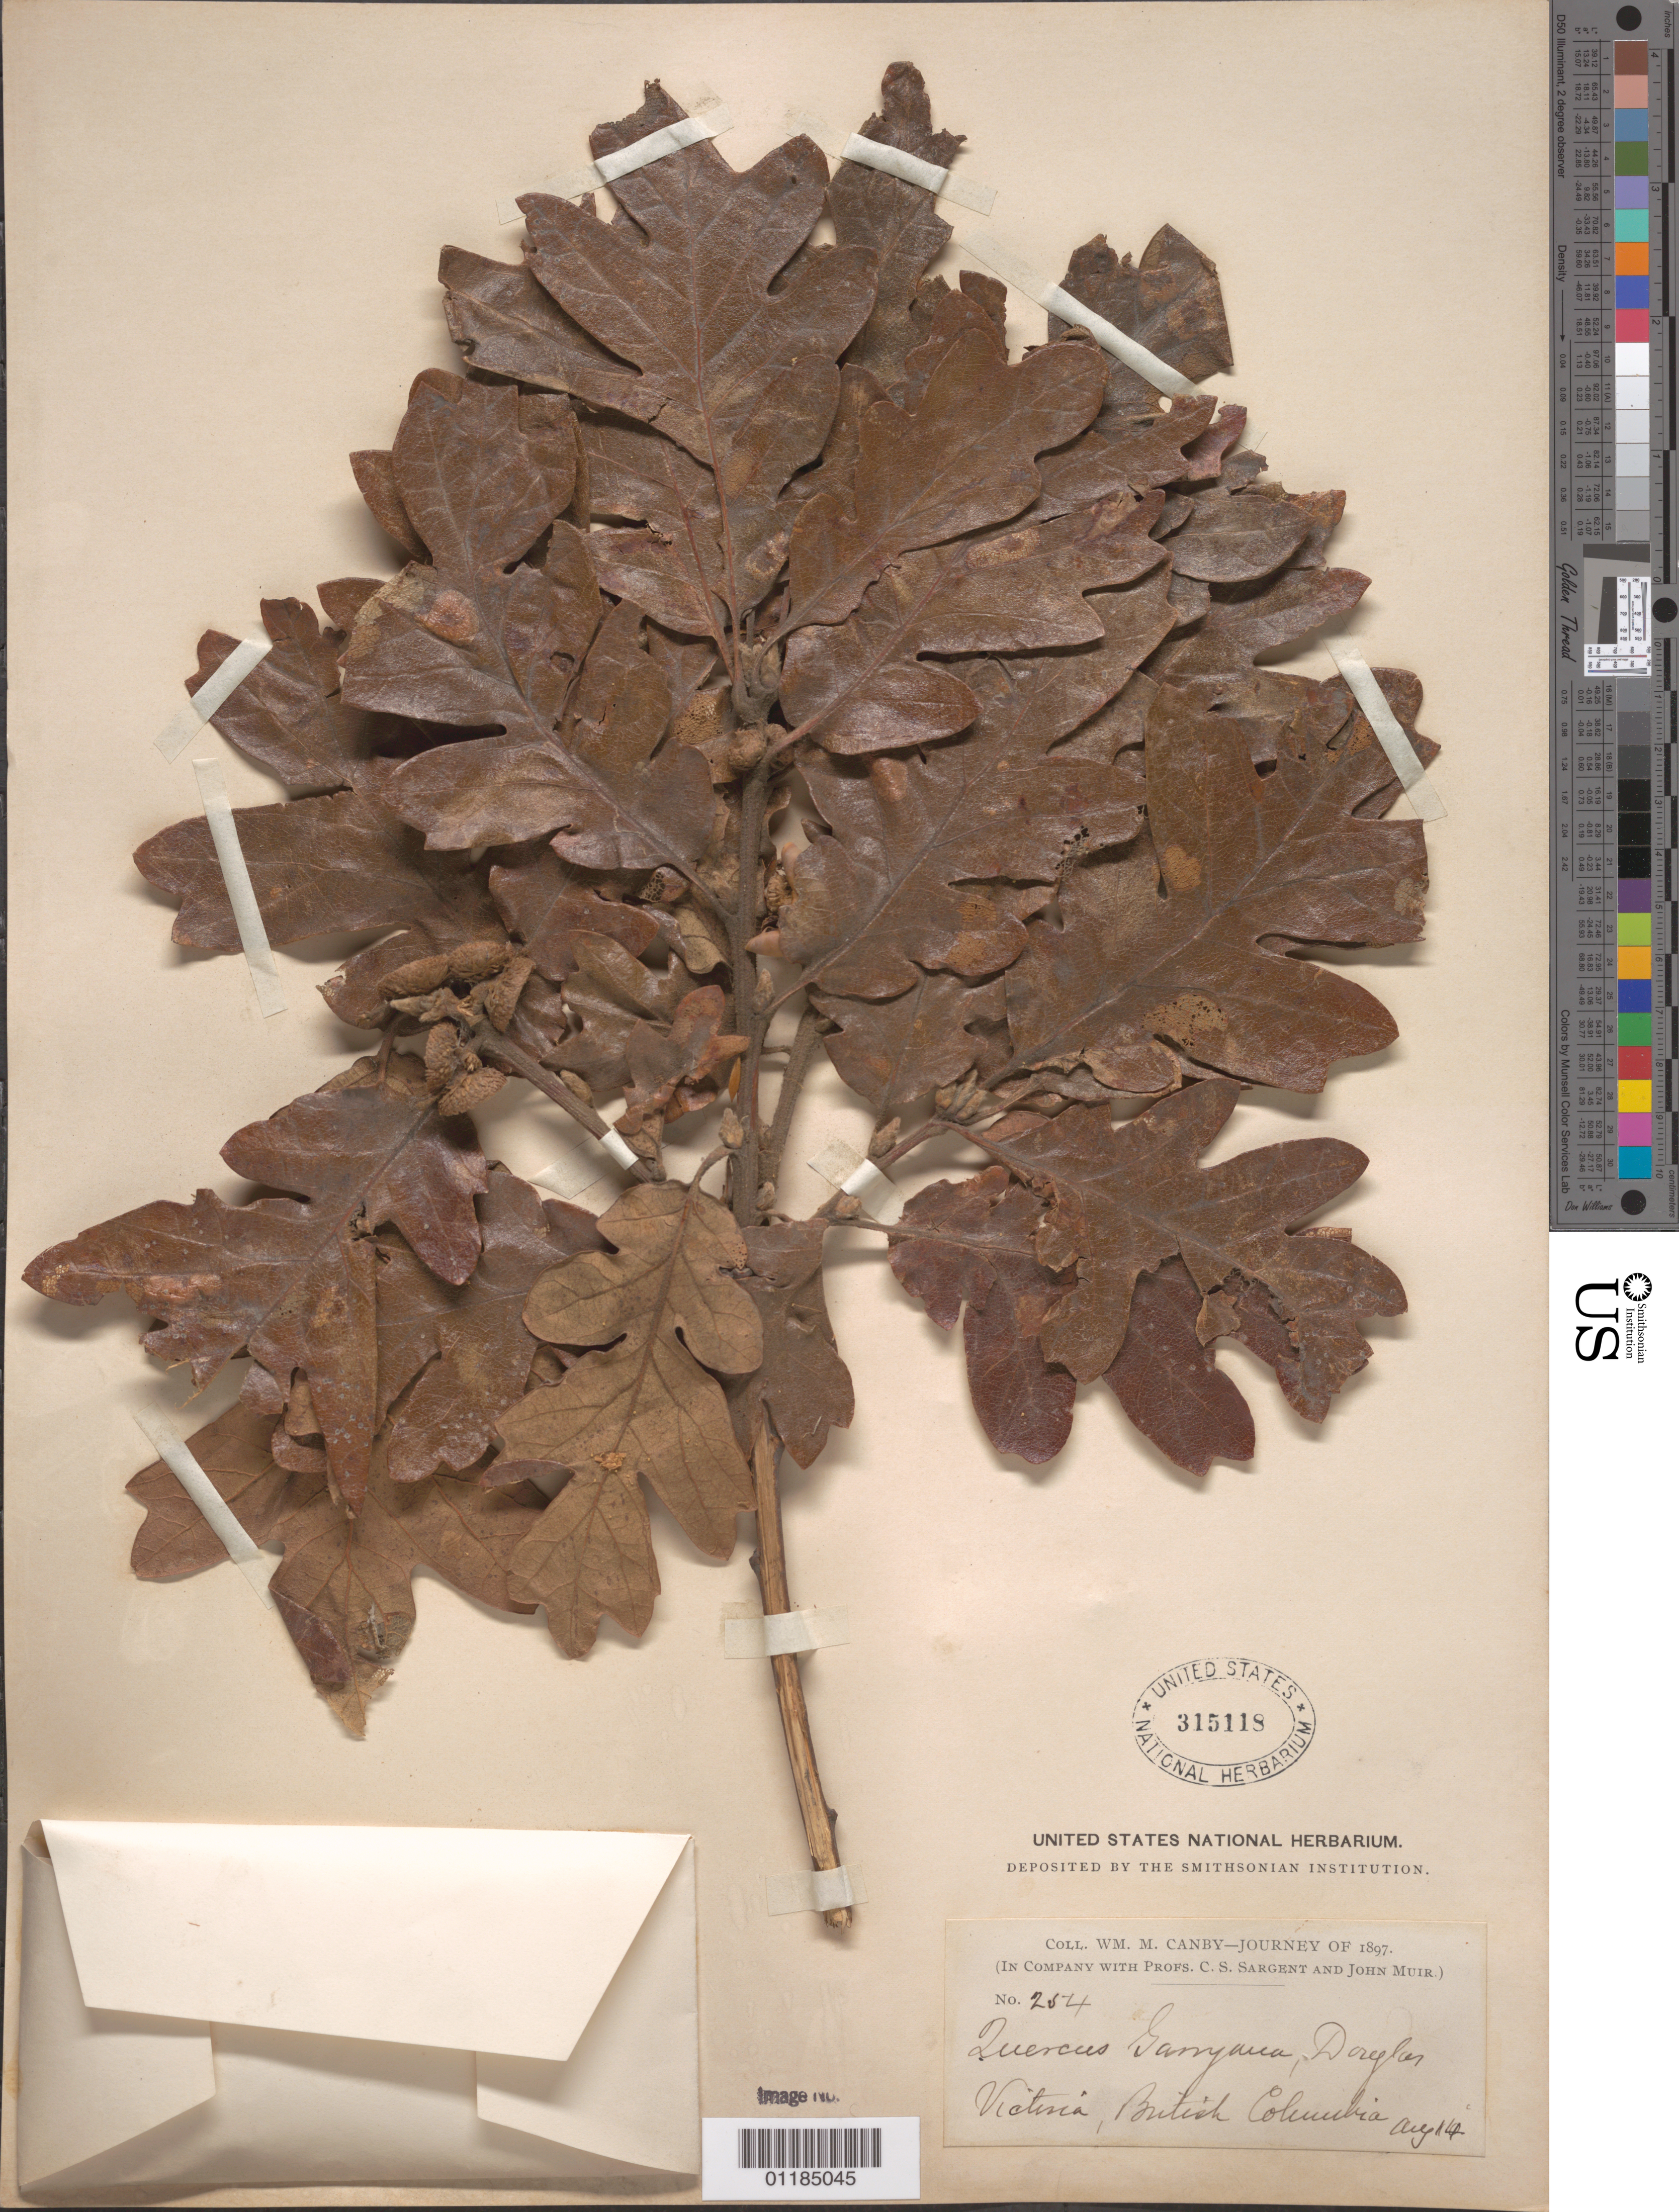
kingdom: Plantae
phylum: Tracheophyta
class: Magnoliopsida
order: Fagales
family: Fagaceae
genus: Quercus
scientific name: Quercus garryana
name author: Douglas ex Hook.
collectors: W. M. Canby, C. S. Sargent & J. Muir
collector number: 254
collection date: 1897-08-14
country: Canada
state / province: British Columbia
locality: Victoria.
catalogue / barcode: US 315118